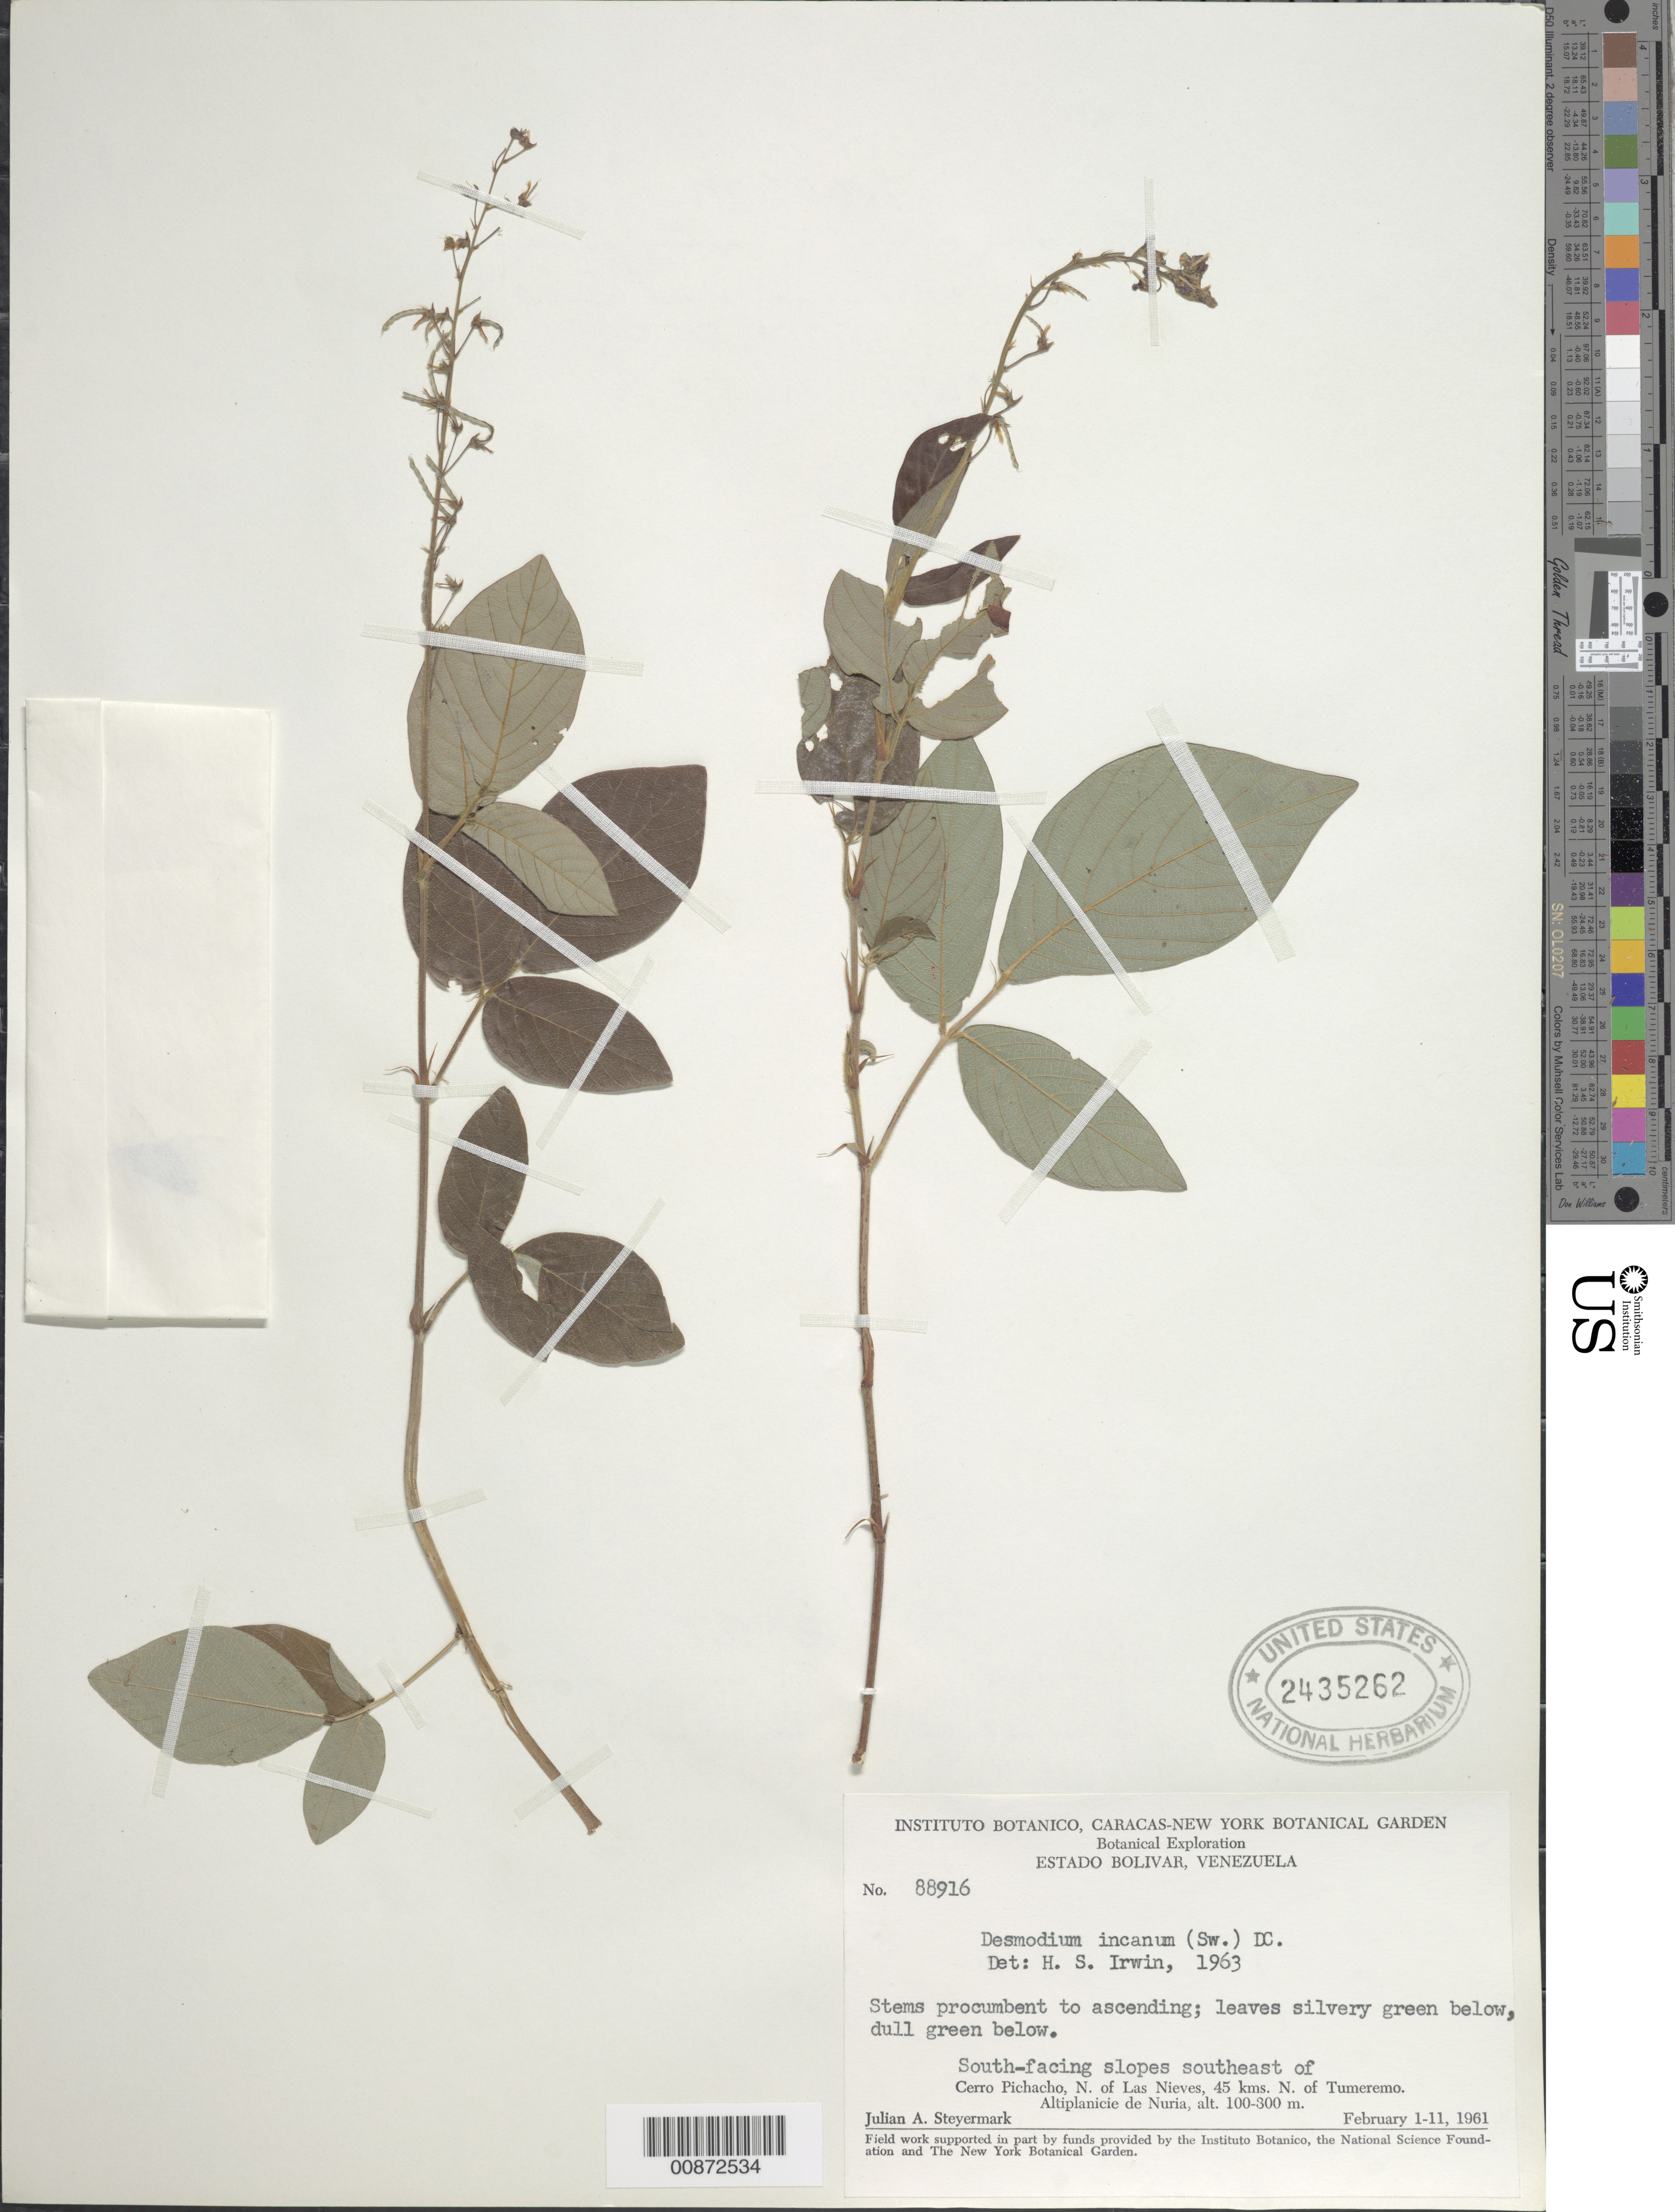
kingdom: Plantae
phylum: Tracheophyta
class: Magnoliopsida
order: Fabales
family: Fabaceae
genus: Desmodium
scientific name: Desmodium incanum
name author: (Sw.) DC.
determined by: Irwin, Howard S.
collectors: J. Steyermark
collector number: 88916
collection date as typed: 1-Feb-61 to 11-Feb-61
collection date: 1961-02-01/1961-02-11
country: Venezuela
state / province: Bolívar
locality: Cerro El Picacho, SE of; N of Las Nieves, 45 km N of Tumeremo, Altiplanicie de Nuria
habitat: South-facing slopes SE of cerro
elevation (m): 100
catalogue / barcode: US 2435262